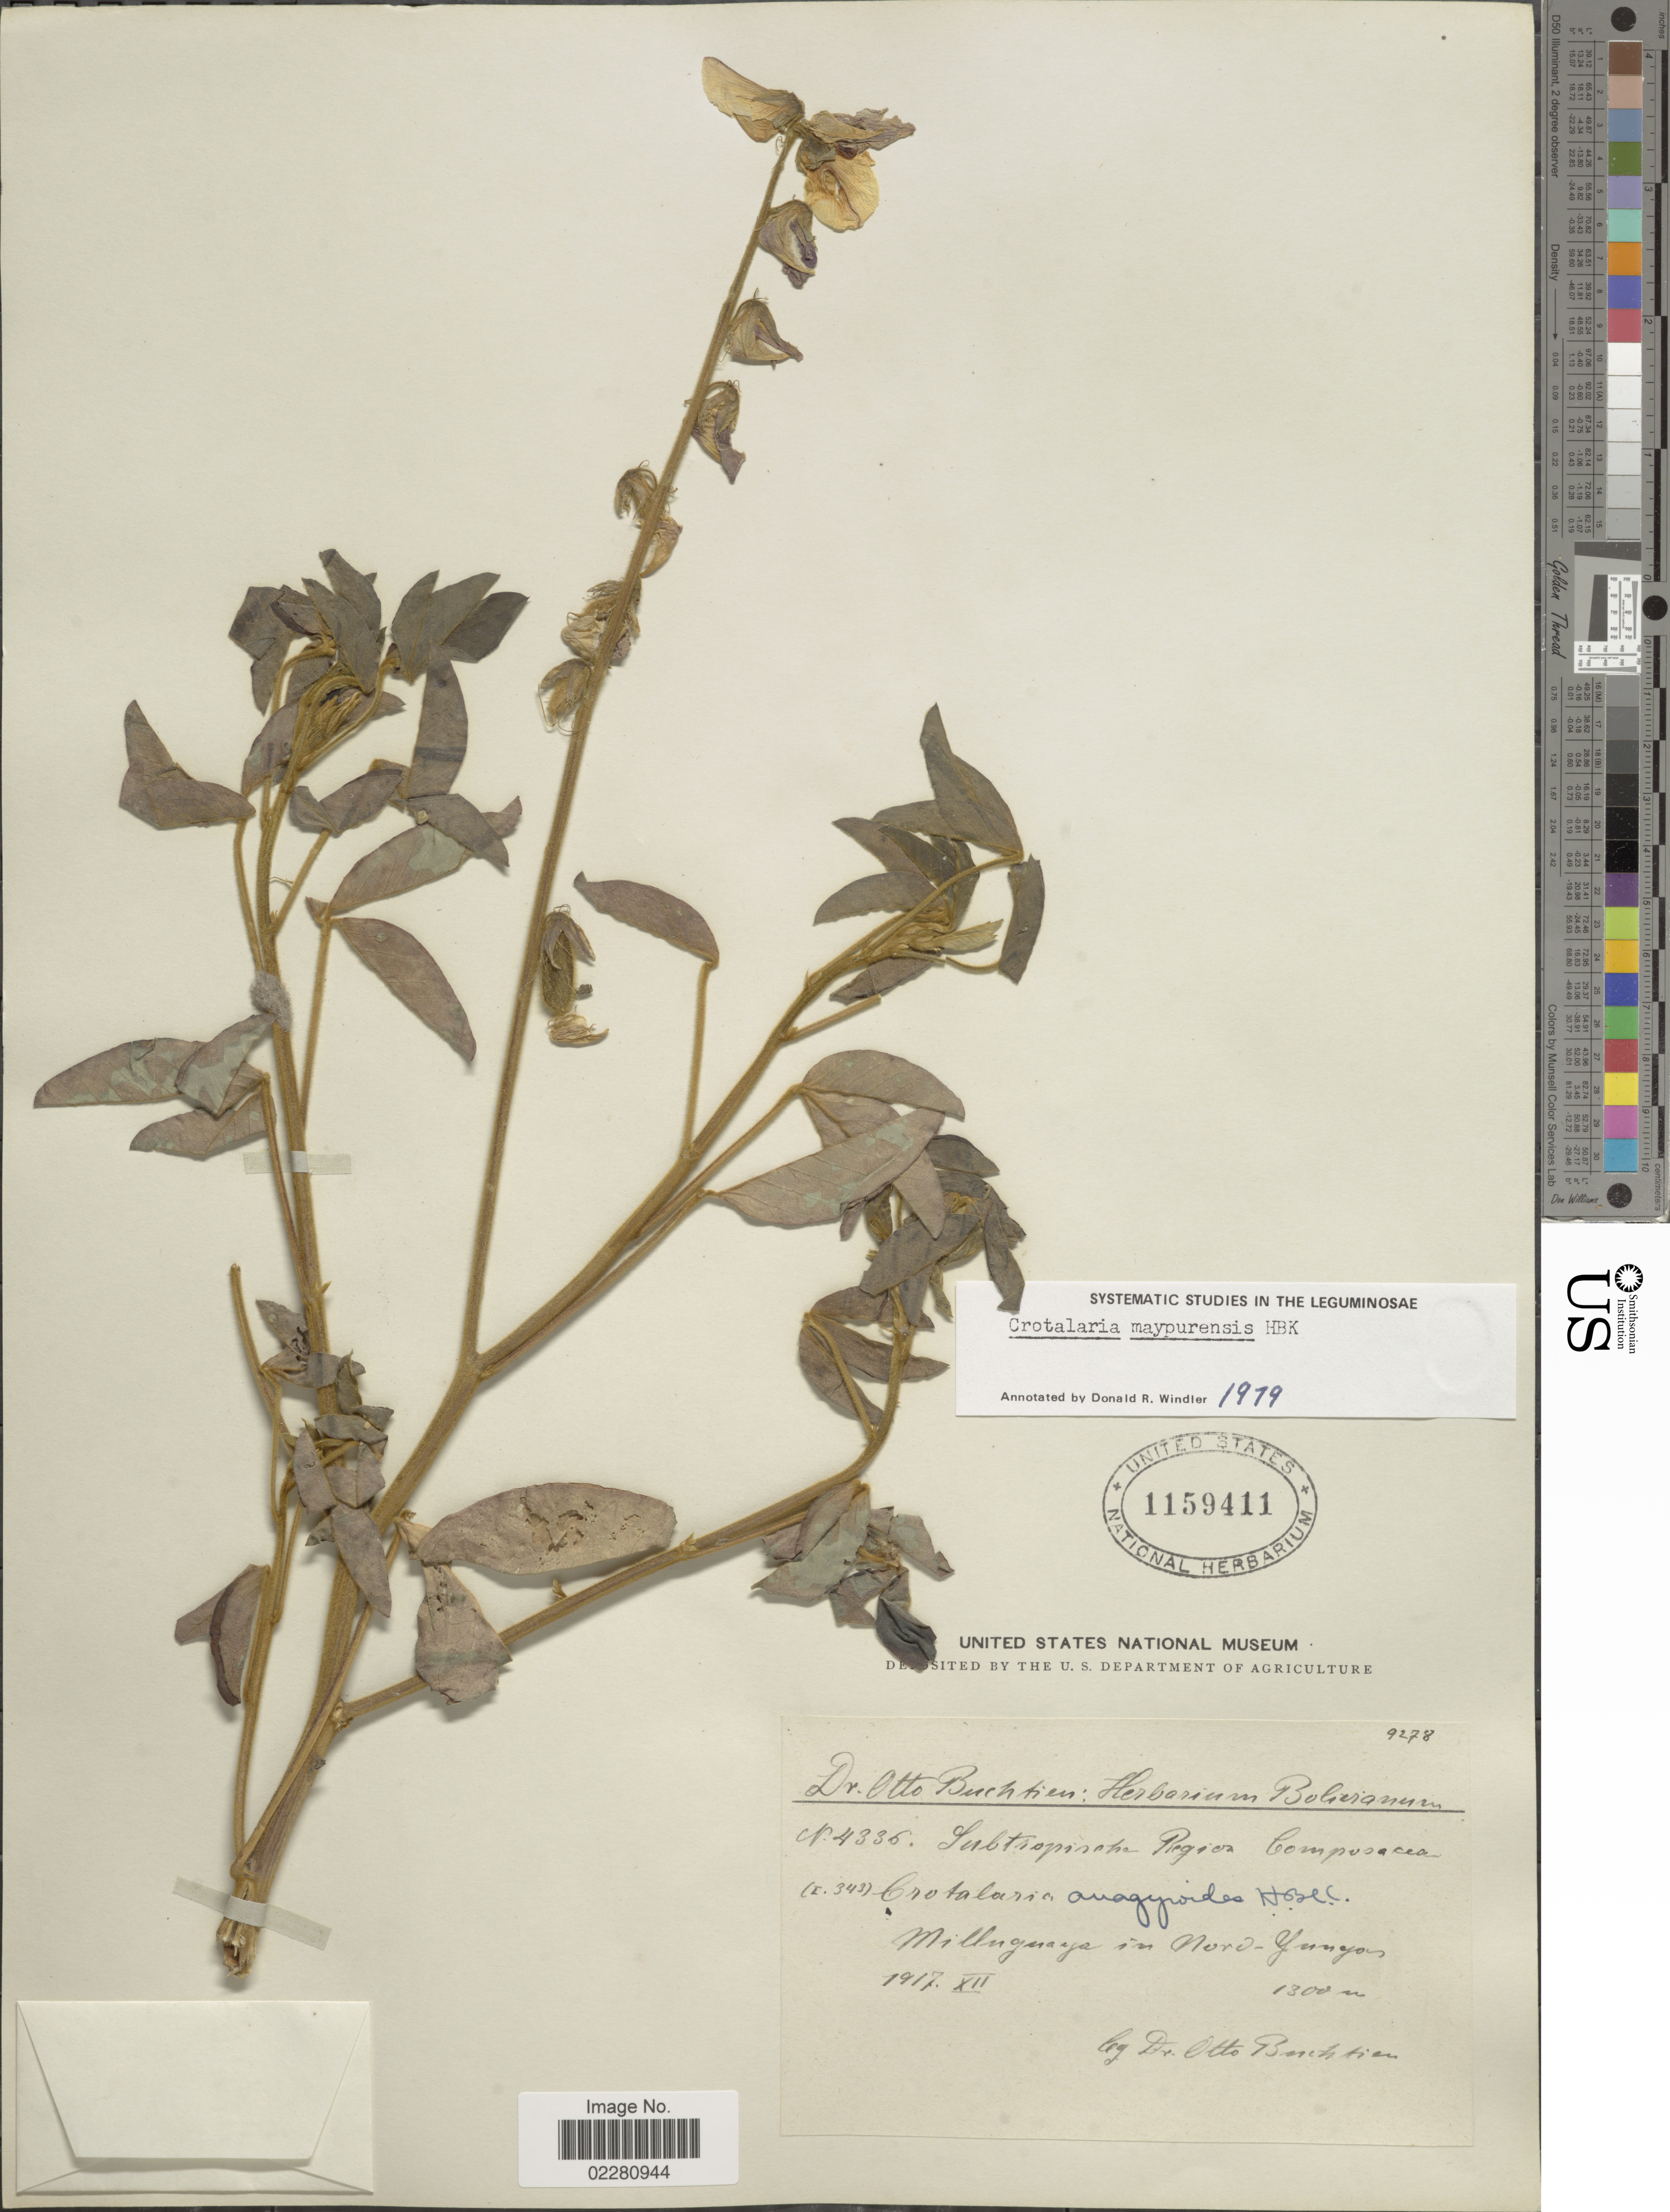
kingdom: Plantae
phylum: Tracheophyta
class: Magnoliopsida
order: Fabales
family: Fabaceae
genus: Crotalaria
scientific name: Crotalaria maypurensis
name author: Kunth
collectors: O. Buchtien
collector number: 9278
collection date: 1917-12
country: Bolivia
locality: Milluguaya in Nord-Yungas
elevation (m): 1300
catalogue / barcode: US 1159411